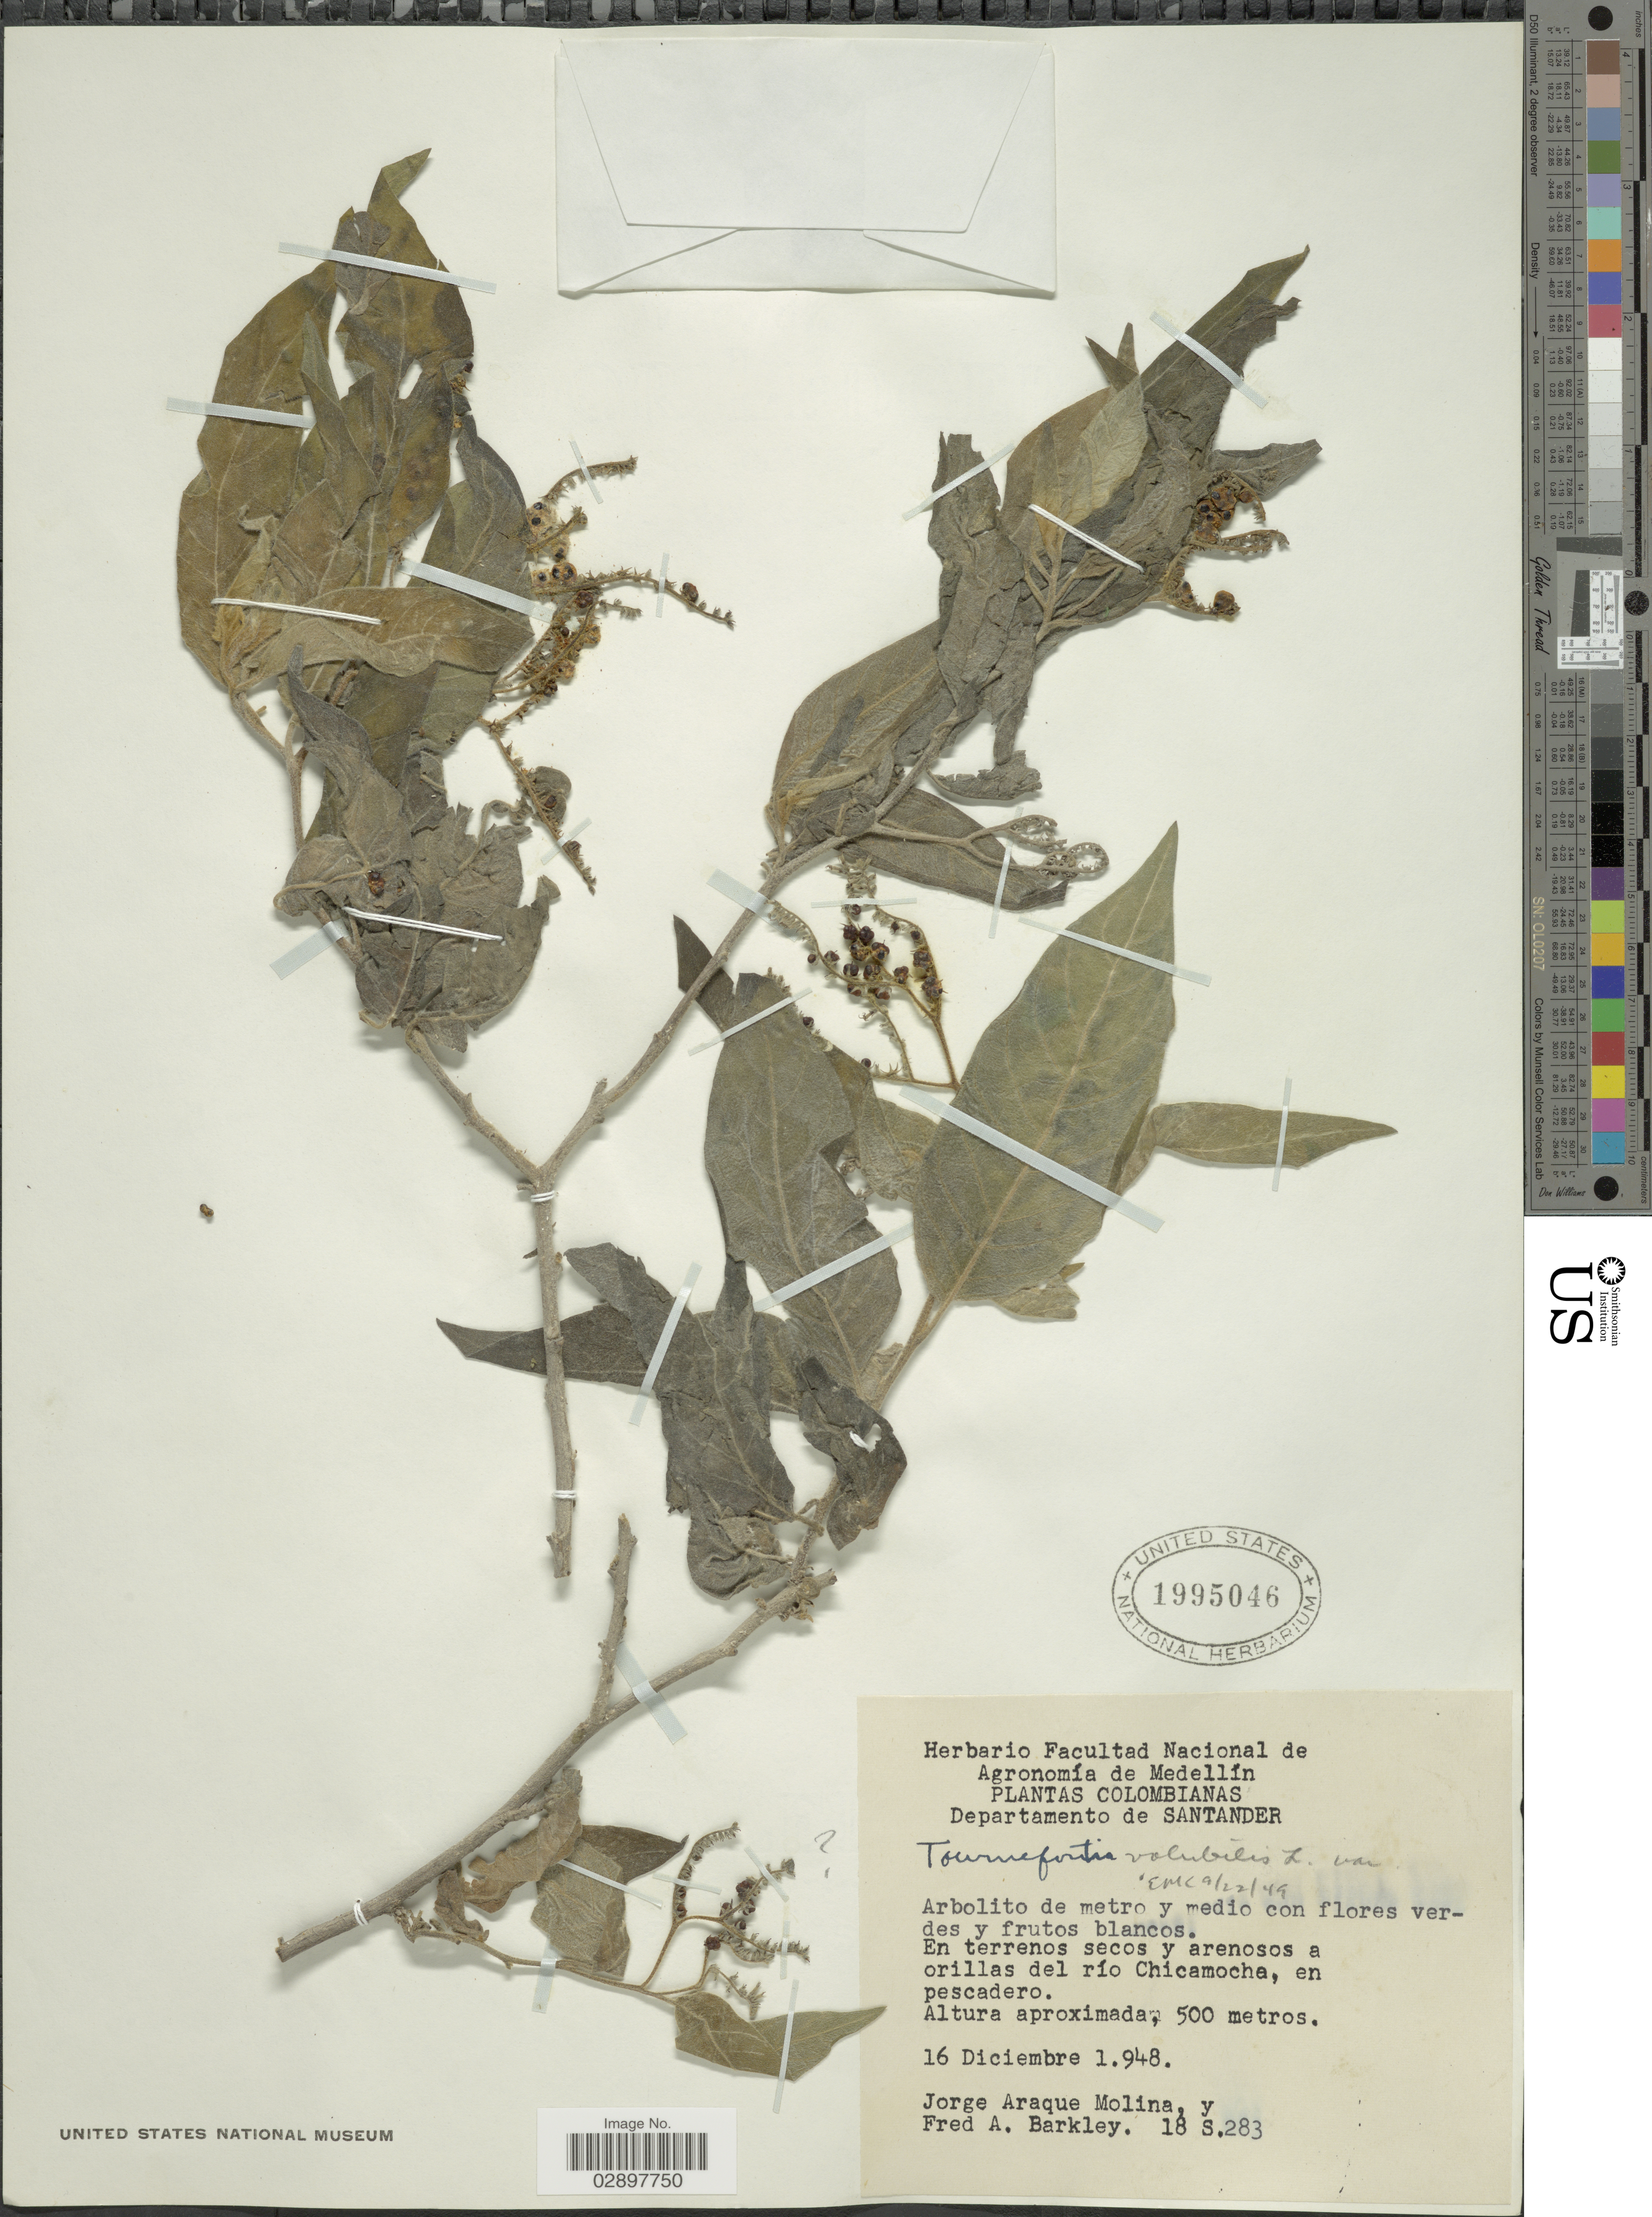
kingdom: Plantae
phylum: Tracheophyta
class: Magnoliopsida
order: Boraginales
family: Heliotropiaceae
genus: Tournefortia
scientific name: Tournefortia sp.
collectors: J. A. Molina & F. A. Barkley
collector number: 18S.283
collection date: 1948-12-16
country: Colombia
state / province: Santander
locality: Departamento de Santander. En terrenos secos y arenosos a orillas del río Chicamocha, en pescadero.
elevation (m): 500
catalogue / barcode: US 1995046